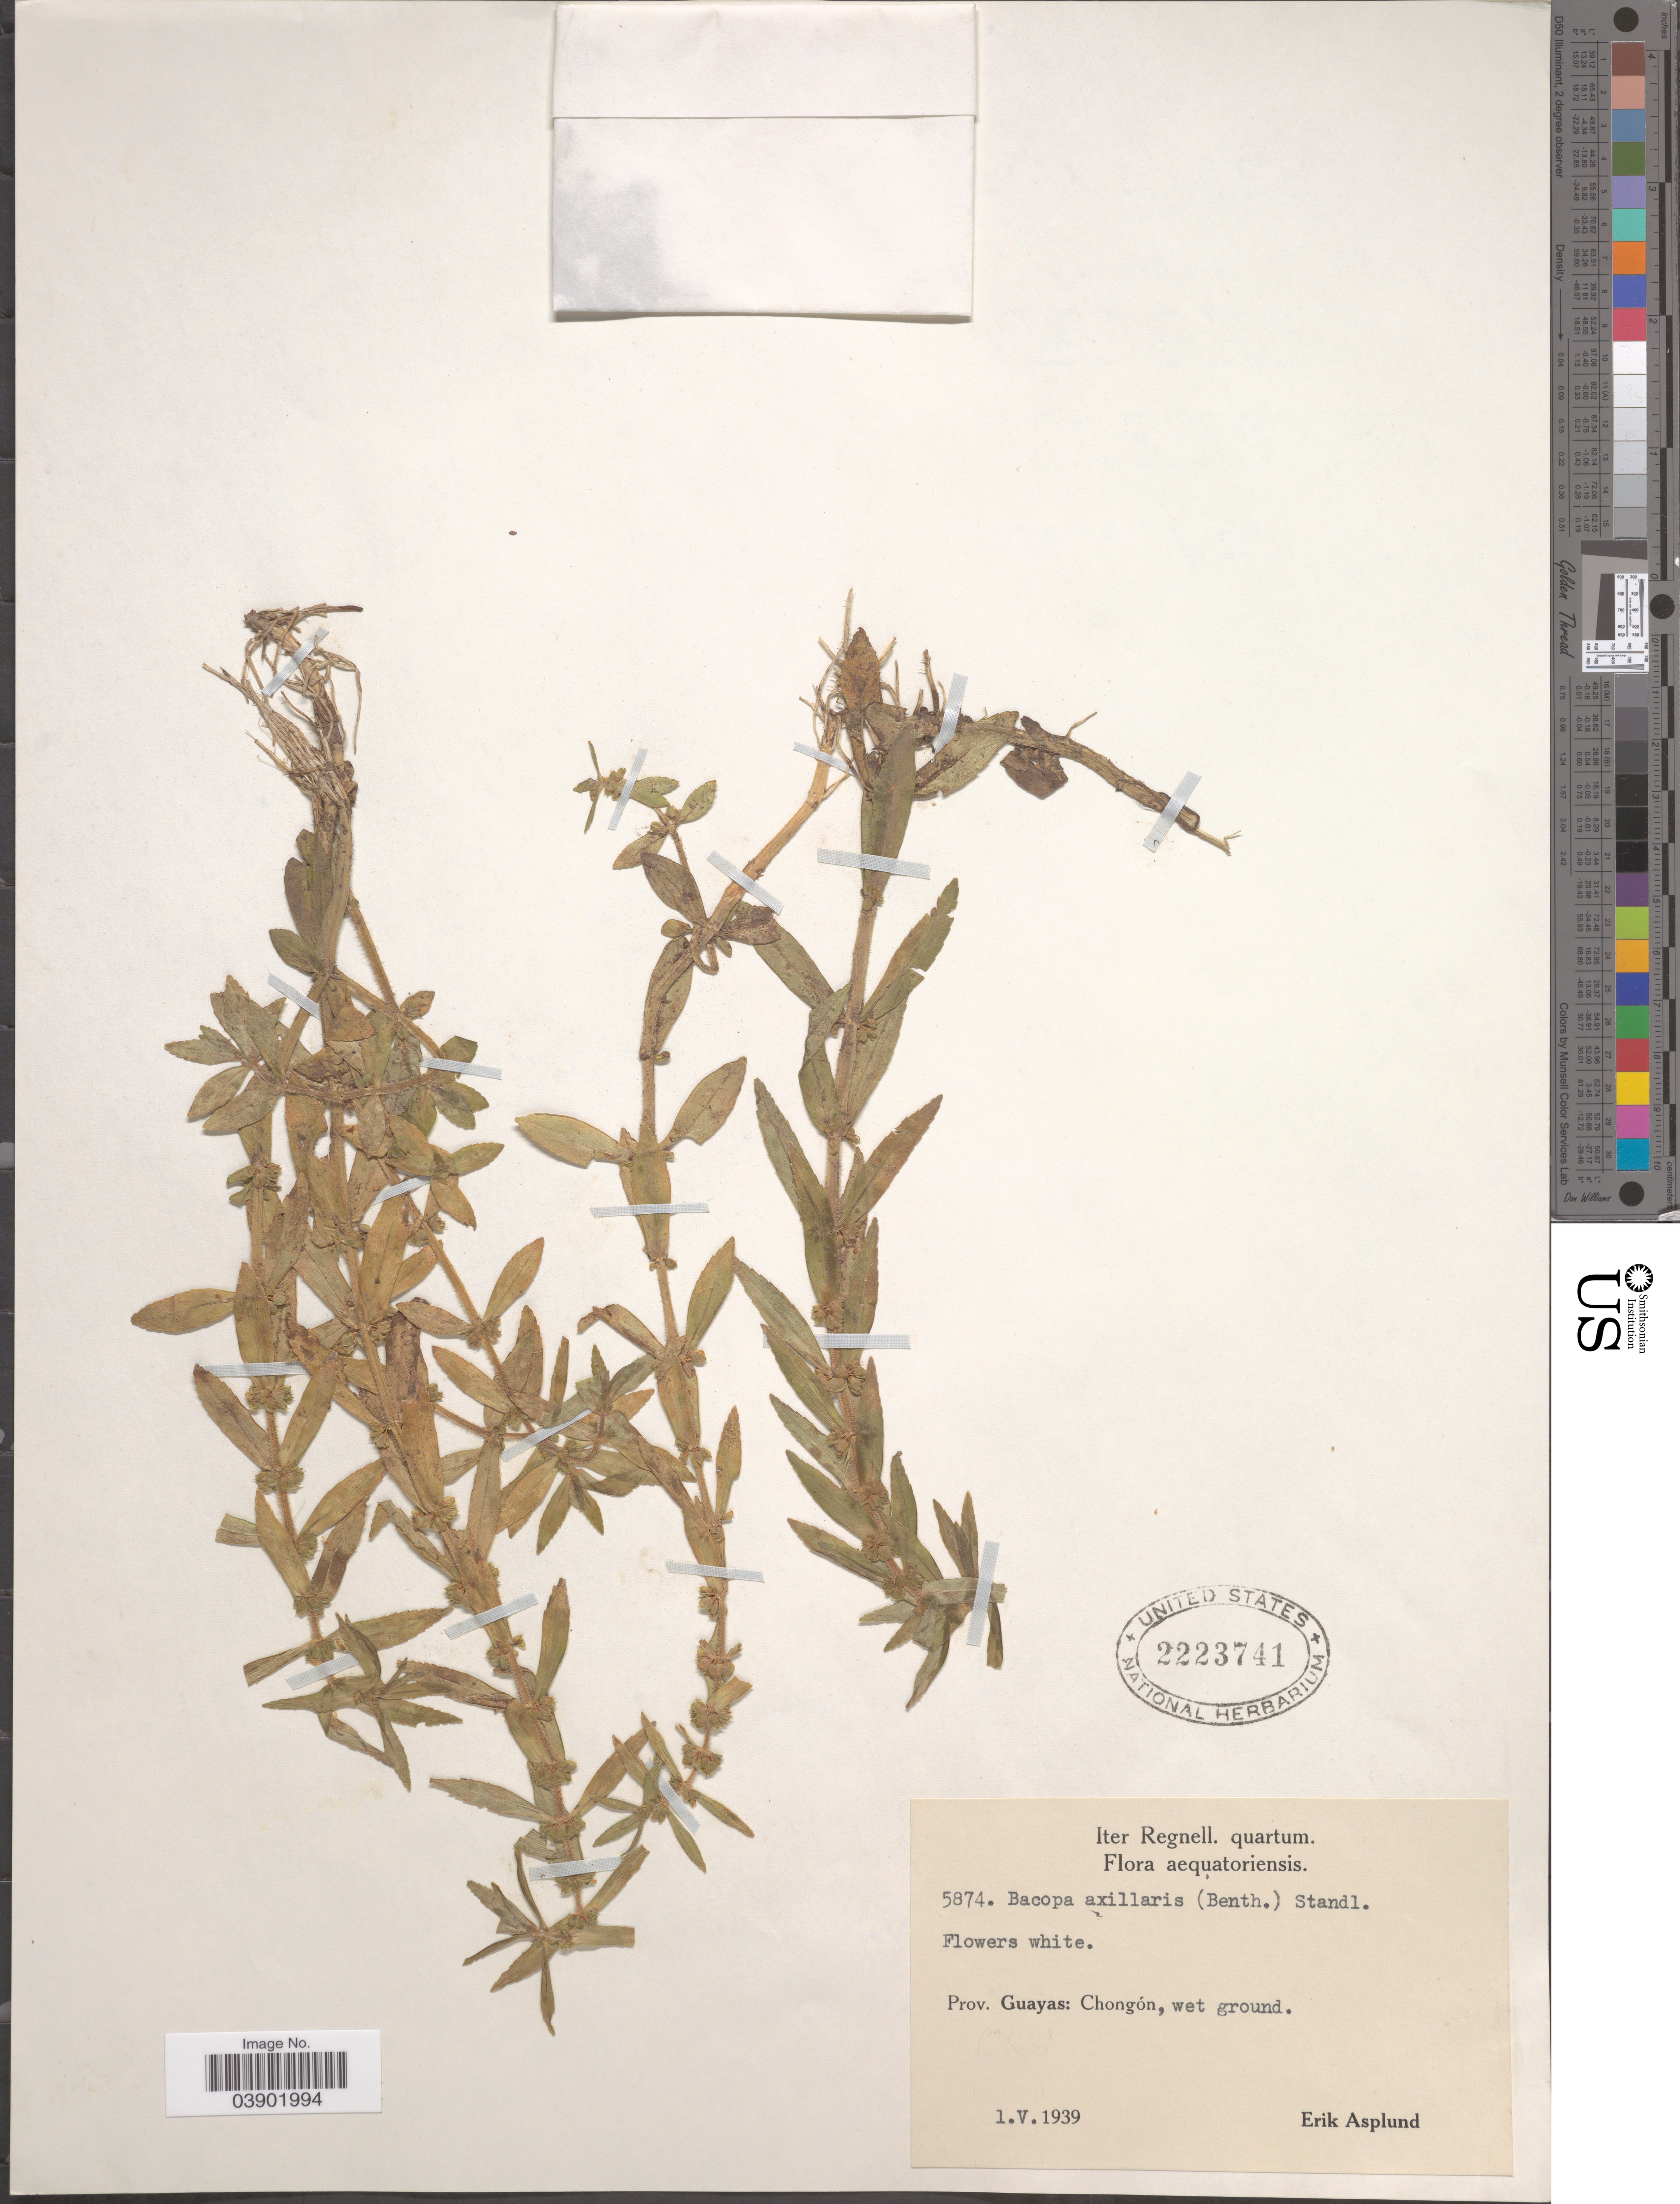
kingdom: Plantae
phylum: Tracheophyta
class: Magnoliopsida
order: Lamiales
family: Plantaginaceae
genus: Bacopa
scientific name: Bacopa axillaris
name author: (Benth.) Standl.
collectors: E. Asplund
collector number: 5874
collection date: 1939-05-01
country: Ecuador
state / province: Guayas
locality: Chongón.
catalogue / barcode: US 2223741